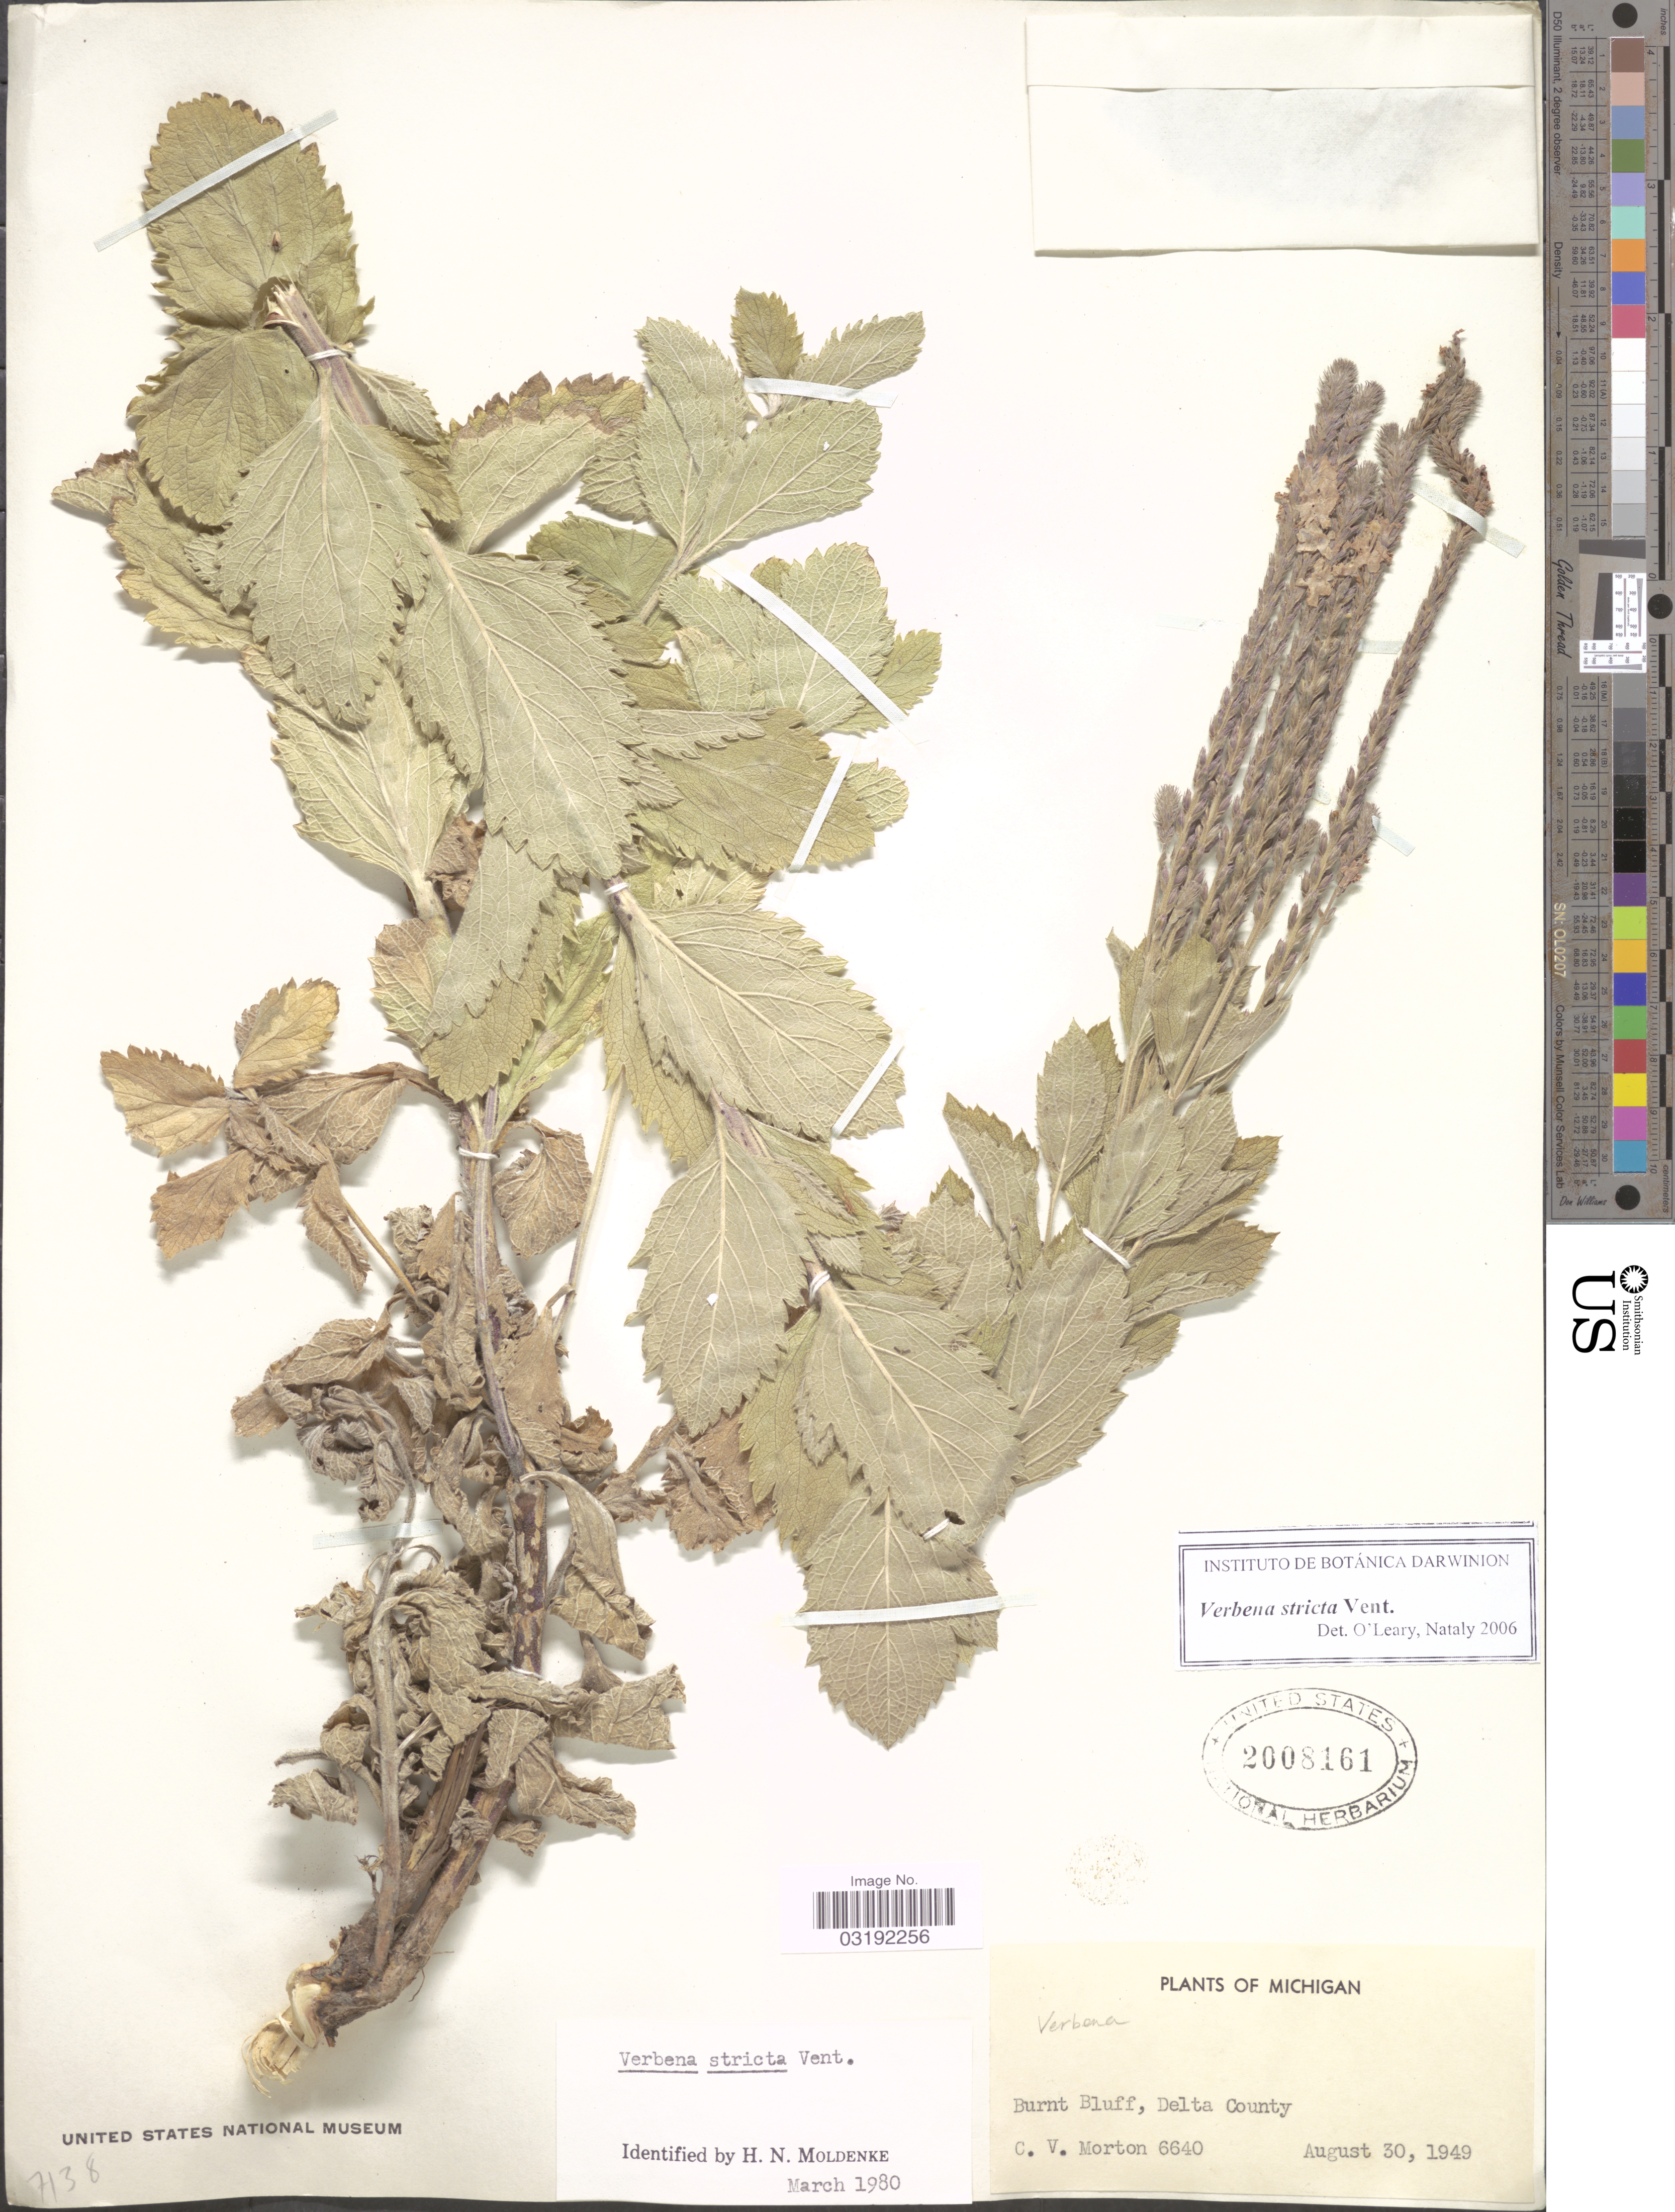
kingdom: Plantae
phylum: Tracheophyta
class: Magnoliopsida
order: Lamiales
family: Verbenaceae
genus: Verbena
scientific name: Verbena stricta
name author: Vent.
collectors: C. V. Morton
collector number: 6640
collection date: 1949-08-30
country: United States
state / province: Michigan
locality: Burnt Bluff, Delta County.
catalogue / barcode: US 2008161